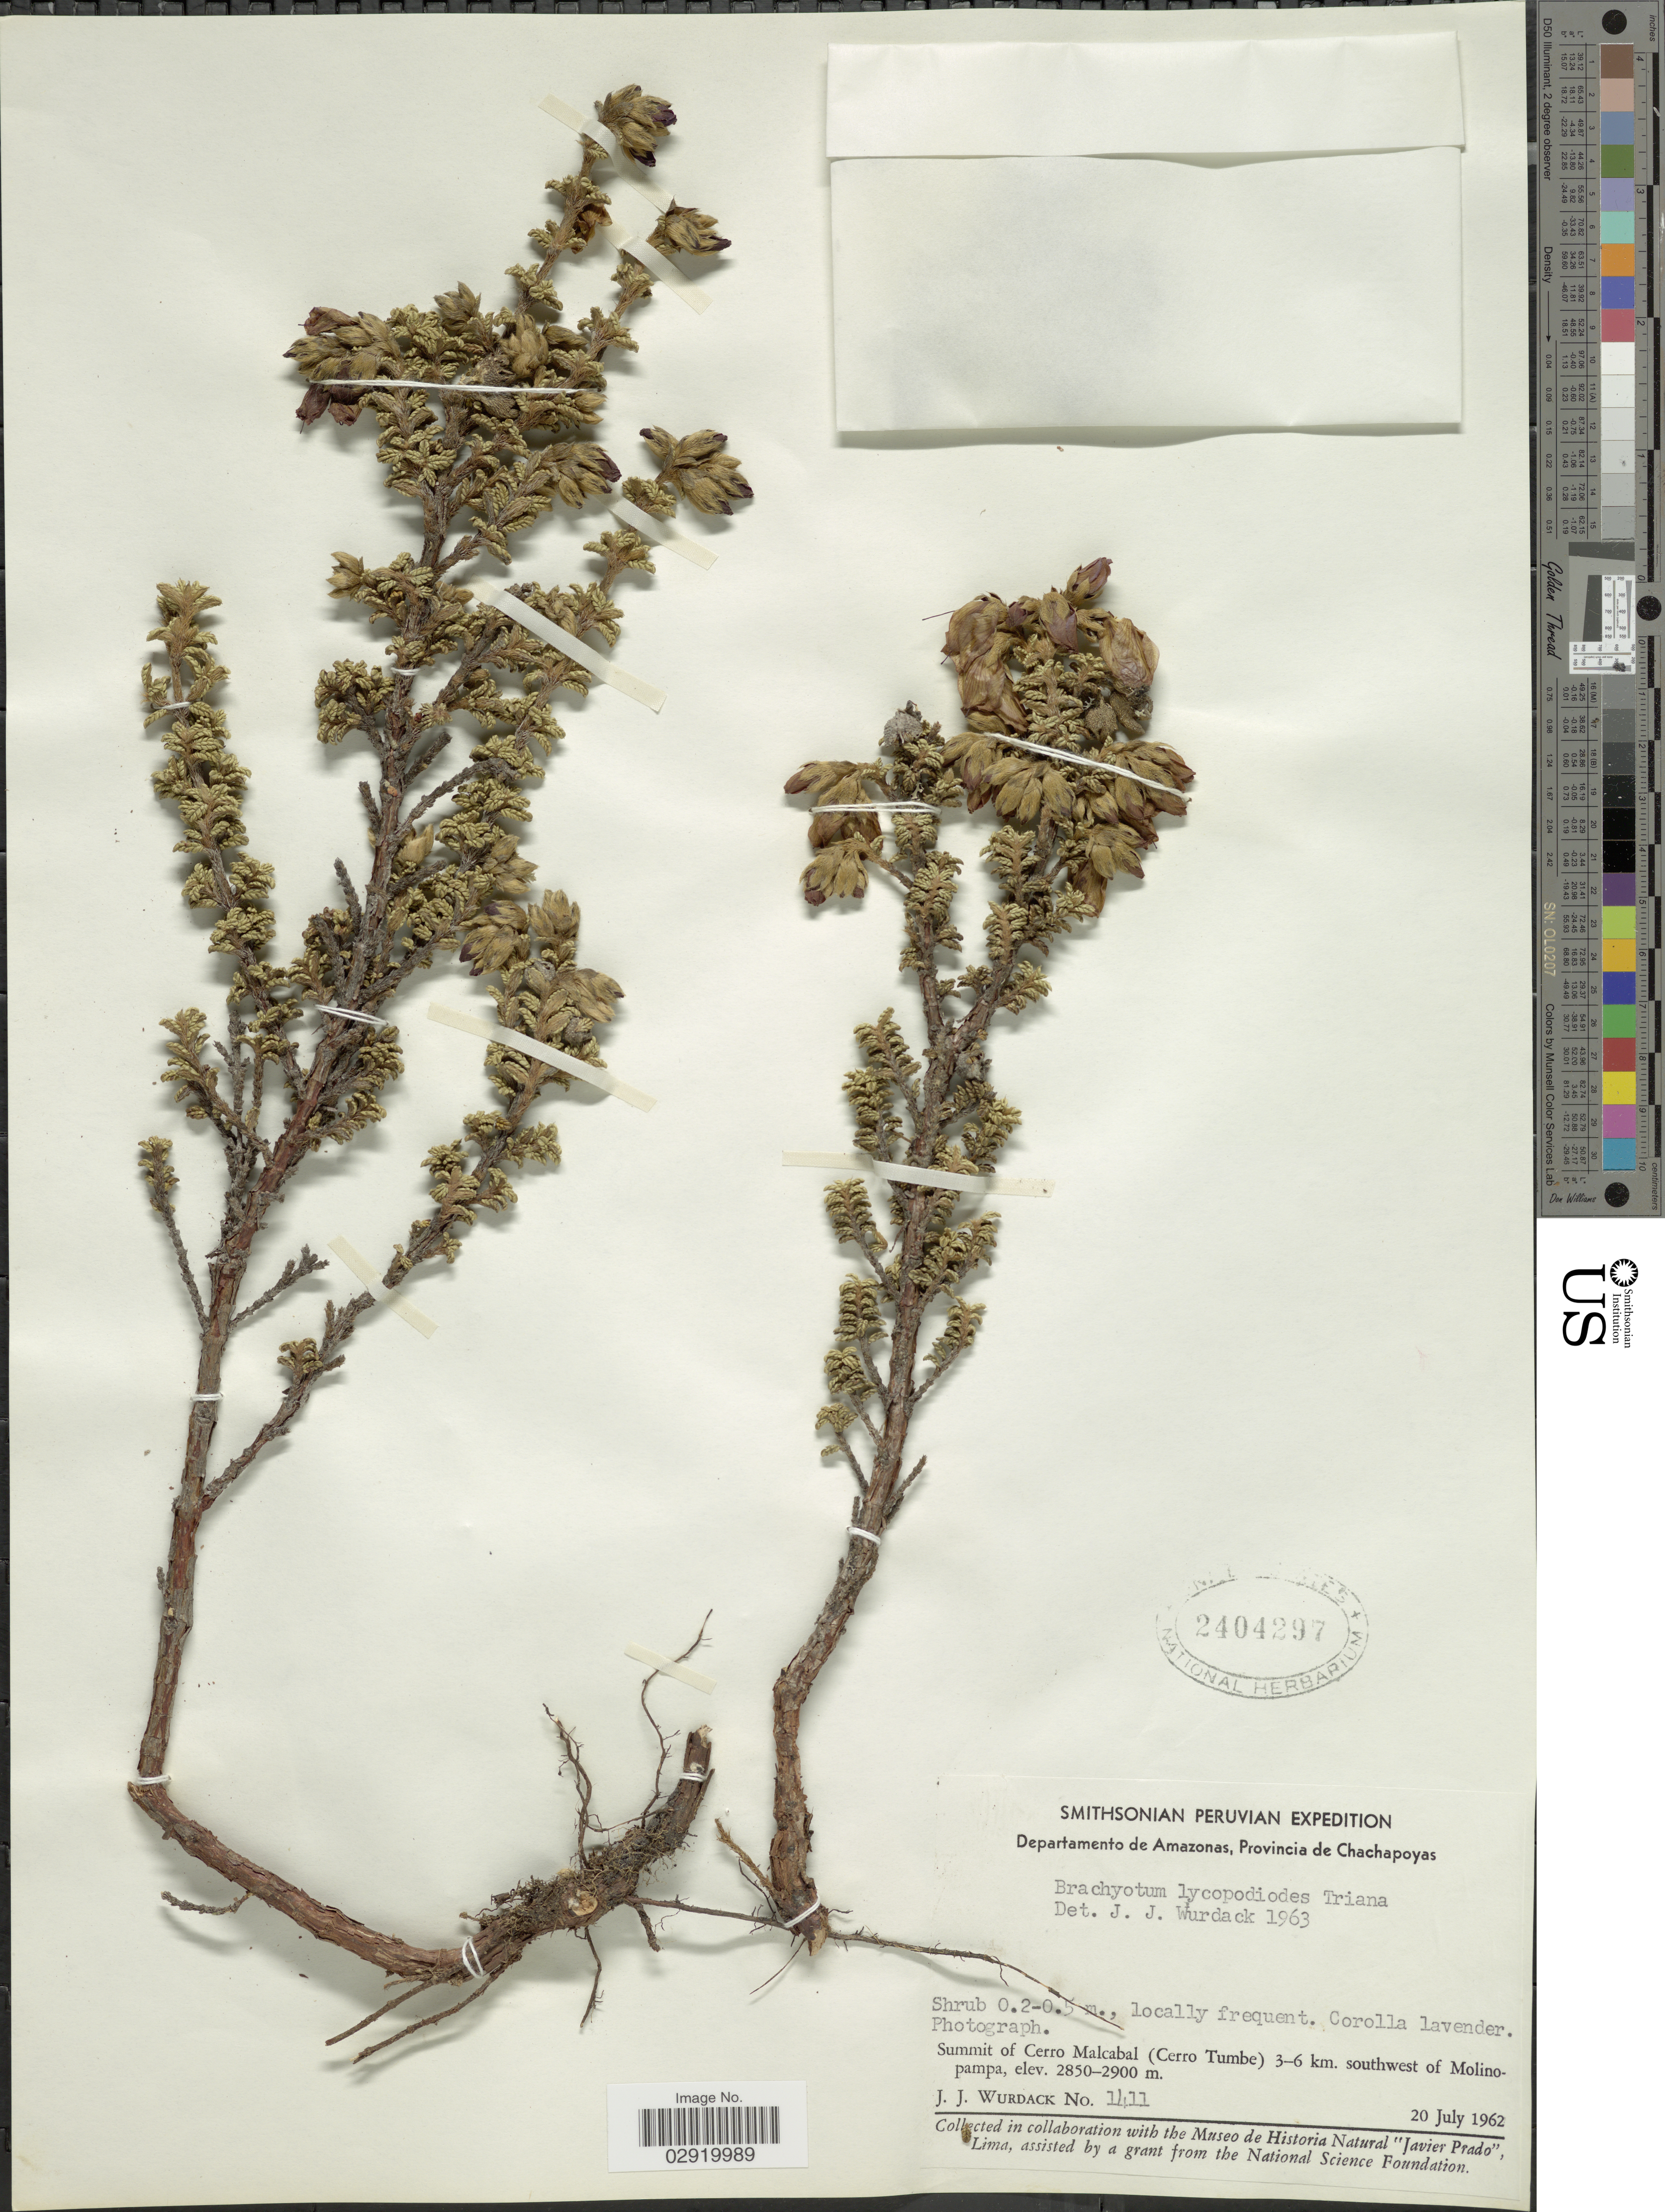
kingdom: Plantae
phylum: Tracheophyta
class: Magnoliopsida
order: Myrtales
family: Melastomataceae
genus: Brachyotum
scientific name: Brachyotum lycopodioides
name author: Triana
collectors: J. J. Wurdack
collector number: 1411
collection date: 1962-07-20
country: Peru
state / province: Amazonas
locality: Departamento de Amazonas, Provincia de Chachapoyas. Summit of Cerro Malcabal (Cerro Tumbe) 3-6 km. southwest of Molinopampa.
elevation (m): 2850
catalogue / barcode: US 2404297